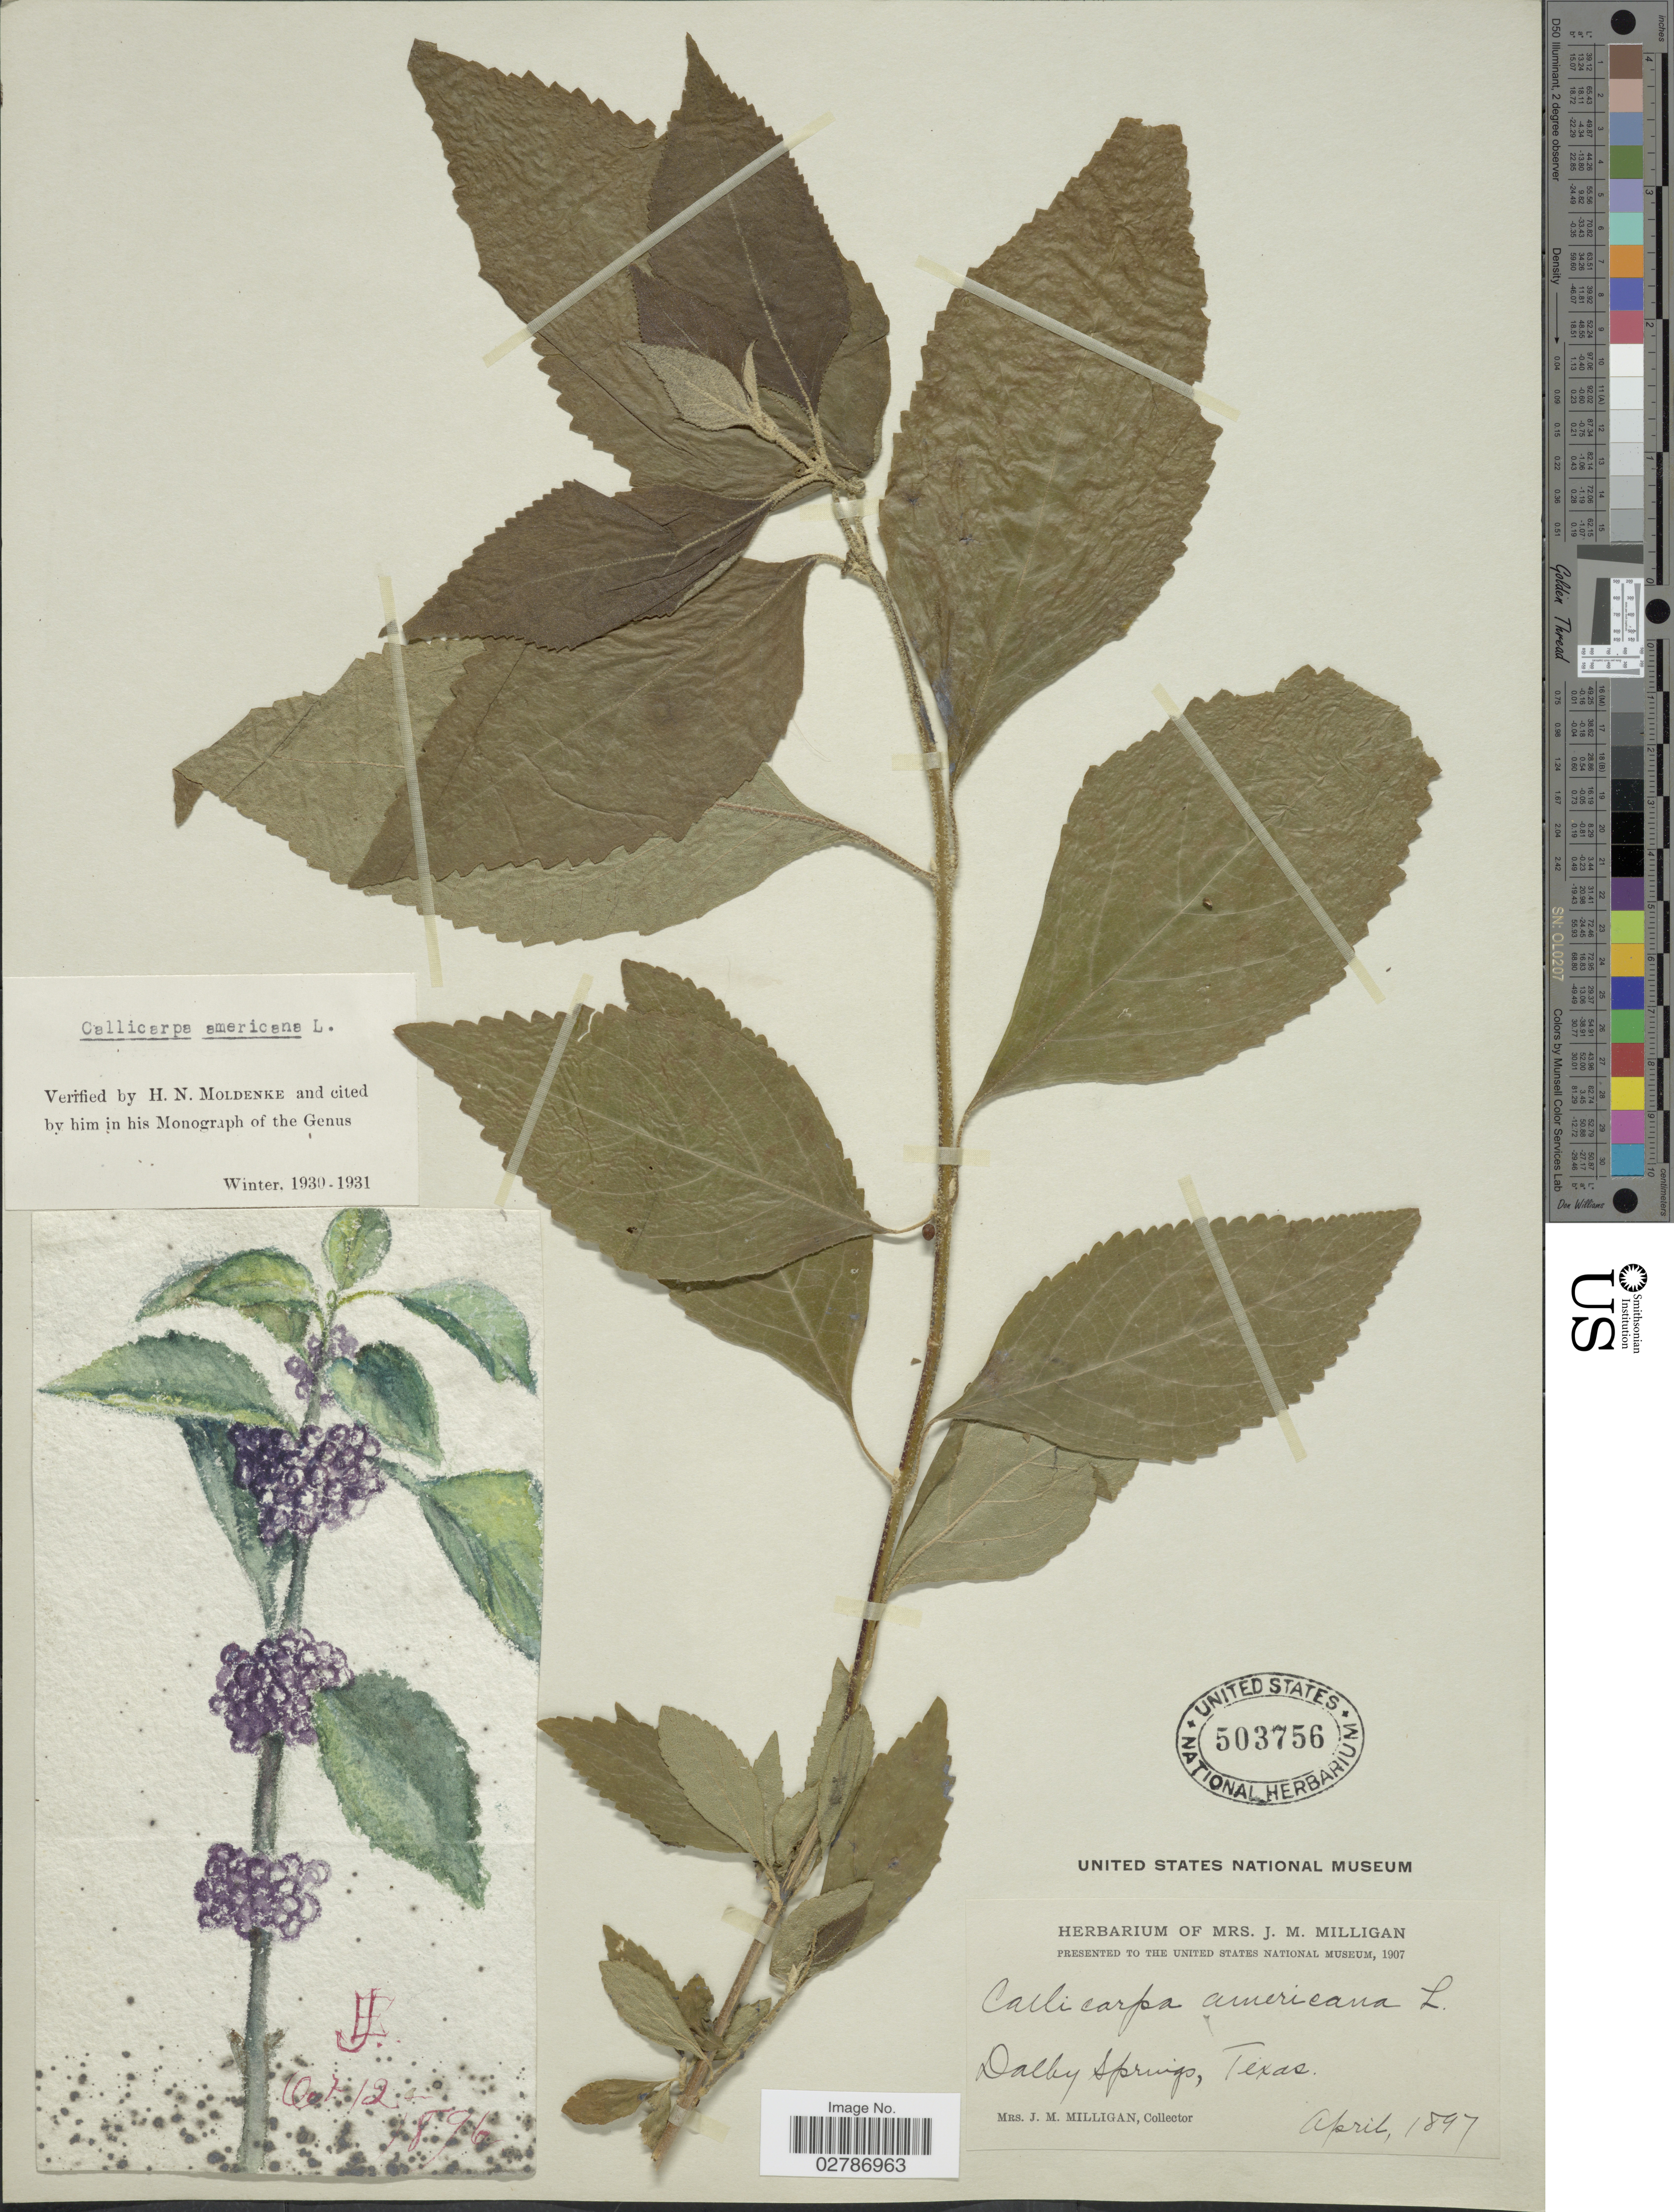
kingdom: Plantae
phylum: Tracheophyta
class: Magnoliopsida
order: Lamiales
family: Lamiaceae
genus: Callicarpa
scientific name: Callicarpa americana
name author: L.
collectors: J. Milligan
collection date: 1897-04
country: United States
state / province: Texas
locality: Dalby Springs.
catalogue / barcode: US 503756